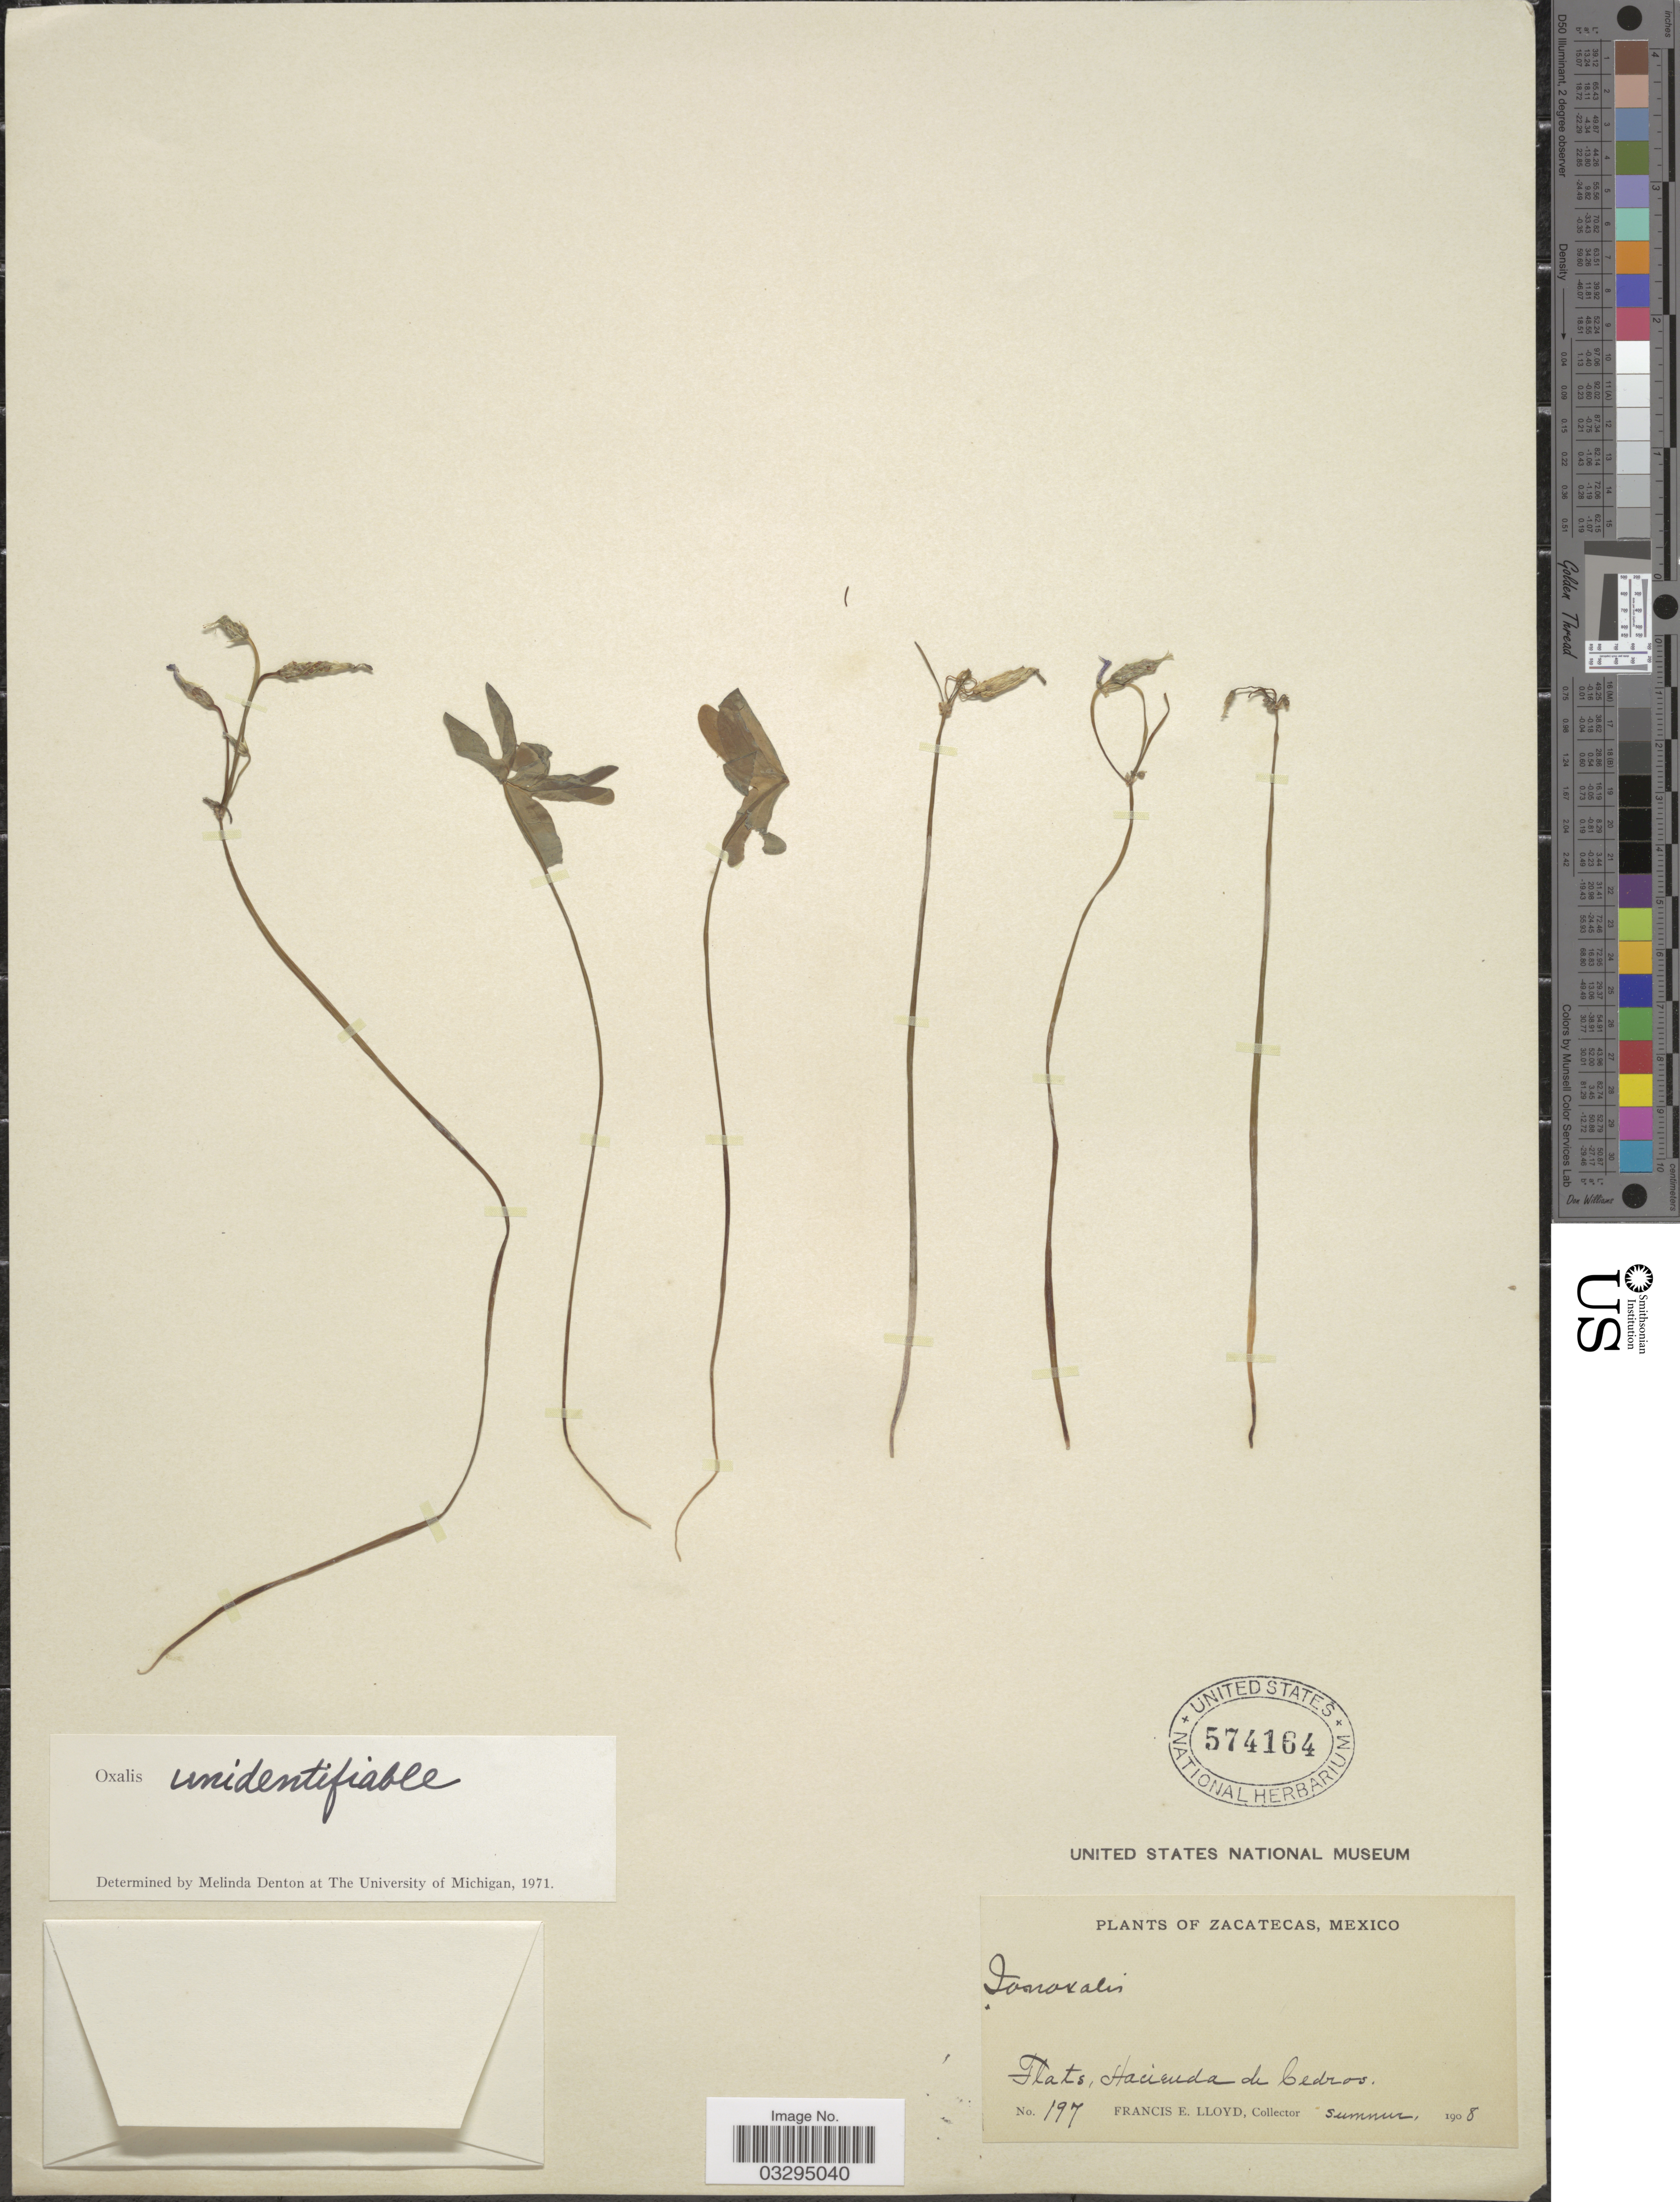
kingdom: Plantae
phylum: Tracheophyta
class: Magnoliopsida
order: Oxalidales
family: Oxalidaceae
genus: Oxalis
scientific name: Oxalis sp.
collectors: Lloyd, C. E.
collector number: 197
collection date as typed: Summer, 1908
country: Guatemala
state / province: Sacatepéquez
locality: Zacatecas. Flats, Hacienda de Cedros.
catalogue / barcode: US 574164